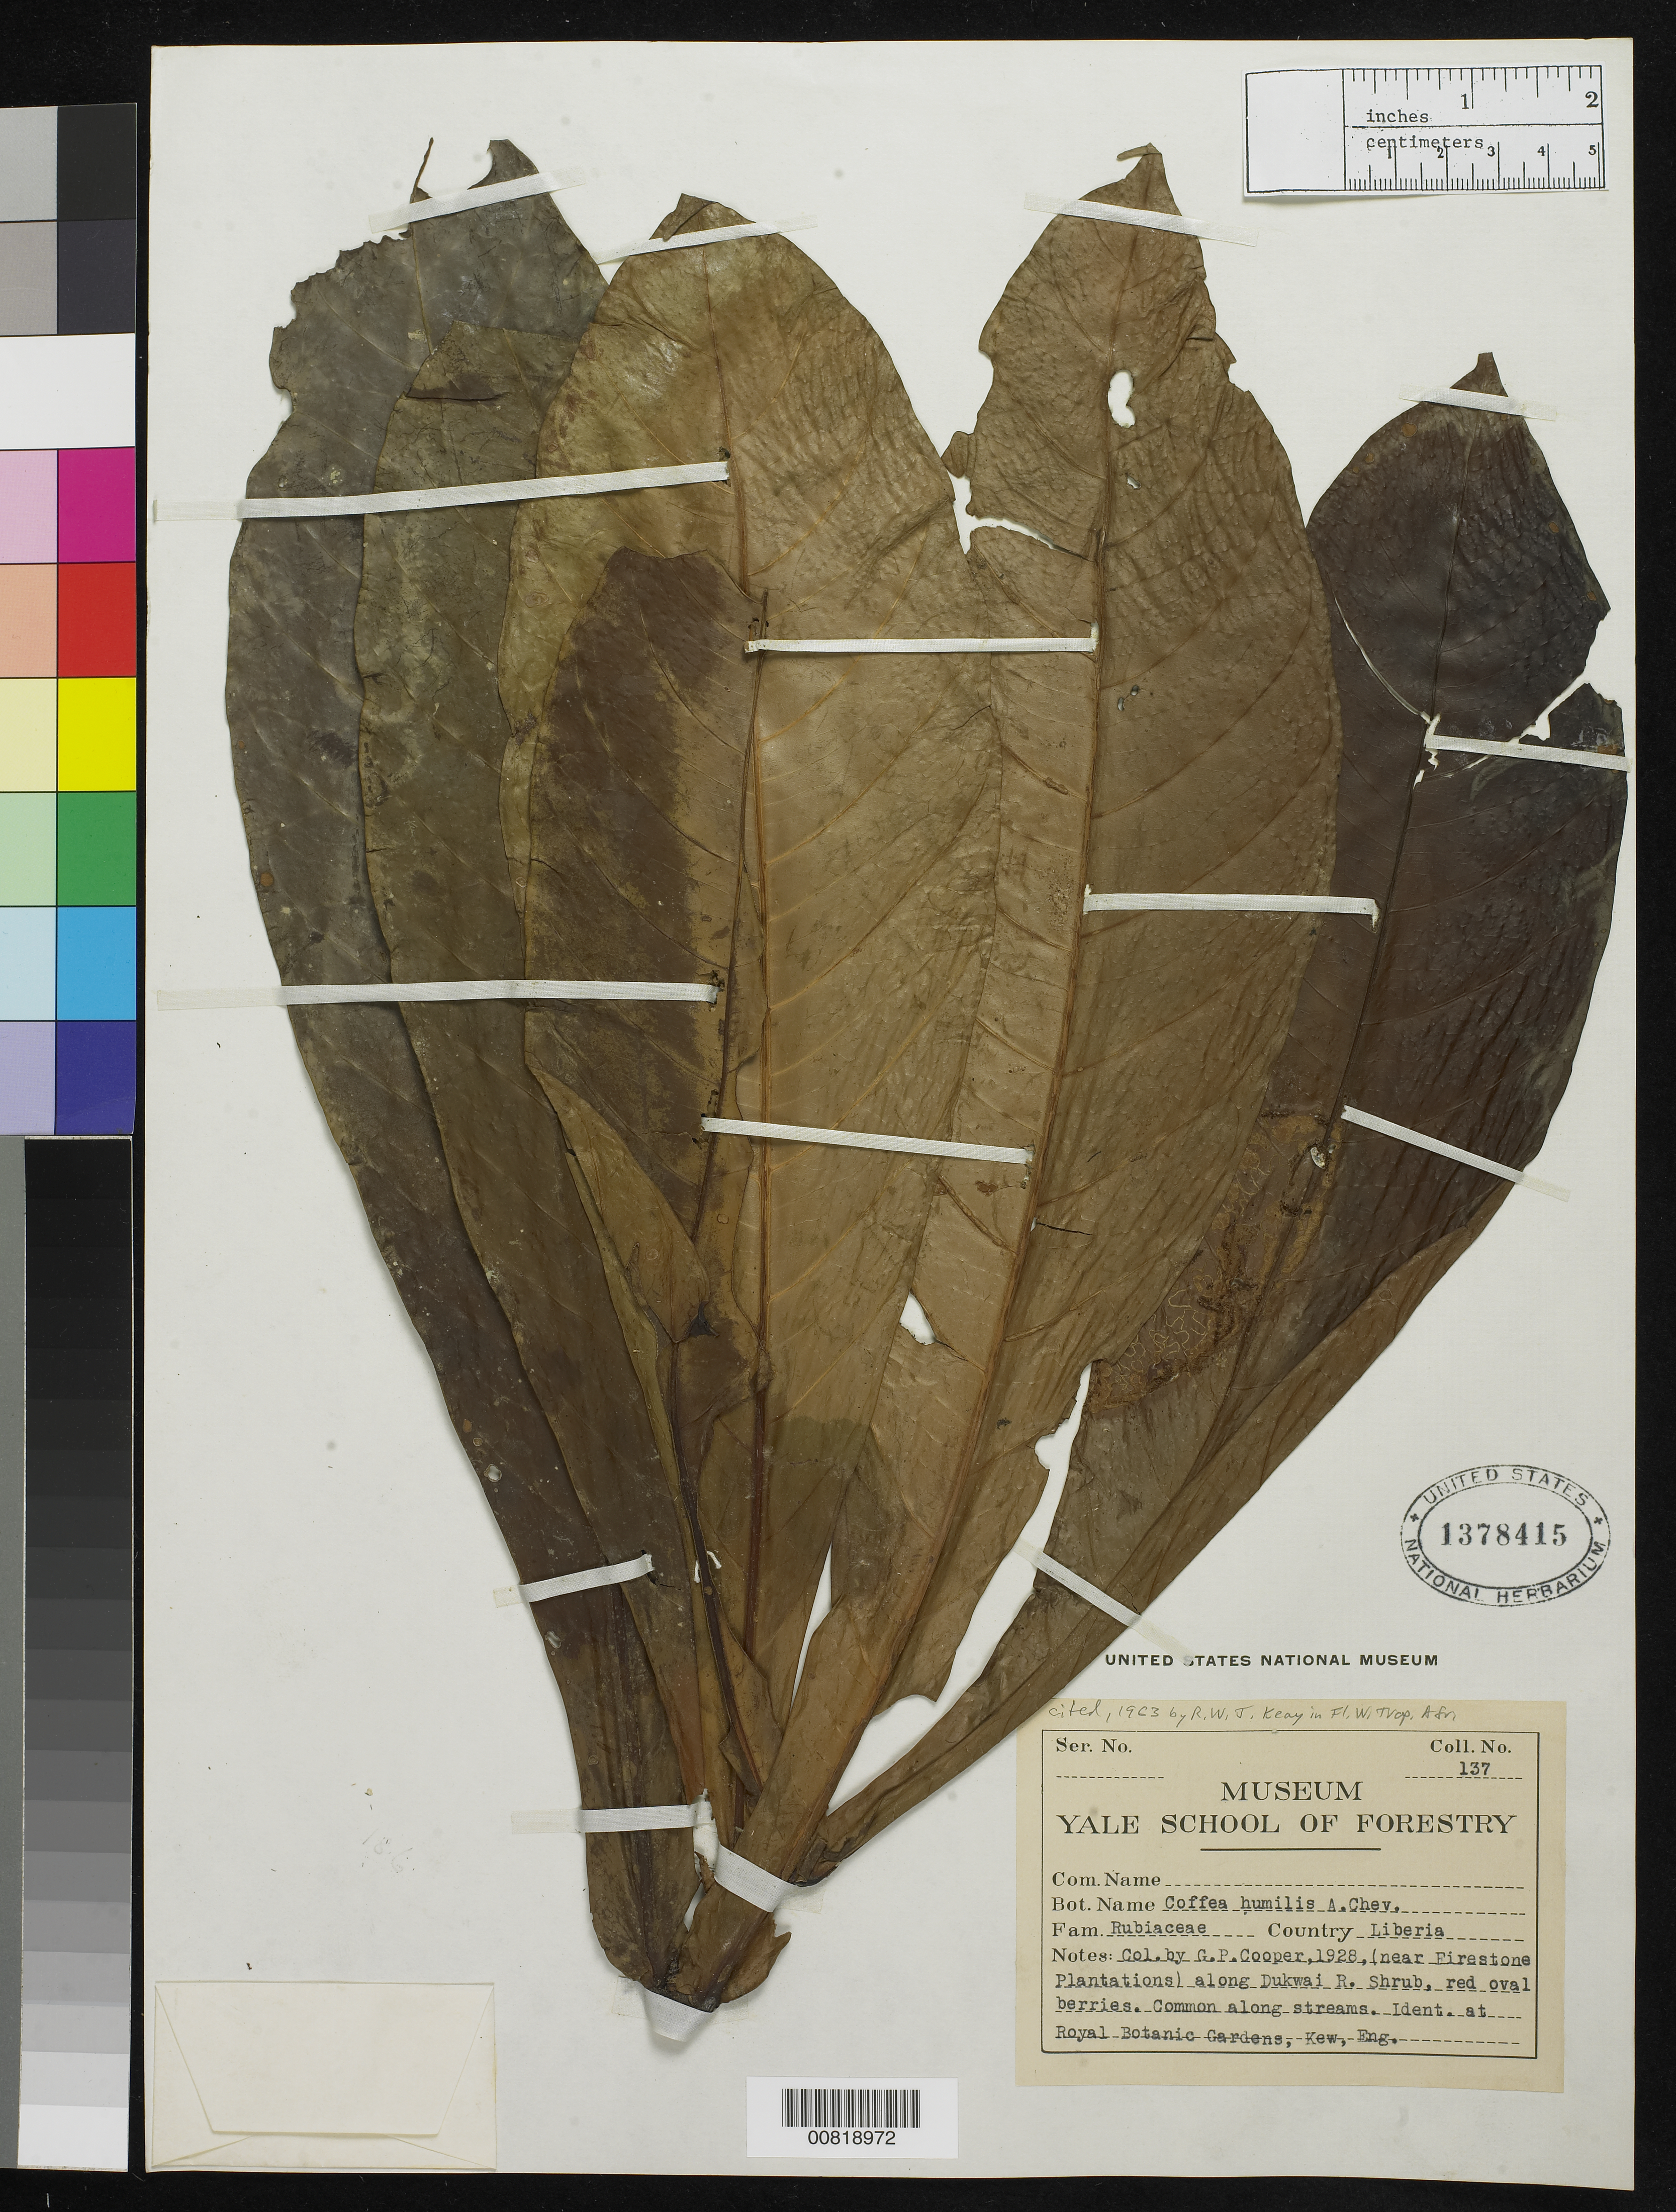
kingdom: Plantae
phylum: Tracheophyta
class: Magnoliopsida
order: Gentianales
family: Rubiaceae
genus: Coffea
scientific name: Coffea humilis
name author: A. Chev.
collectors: G. Cooper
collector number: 137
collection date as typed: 1928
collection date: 1928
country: Liberia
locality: (near Firestone Plantations) along Dukwai River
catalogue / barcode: US 1378415